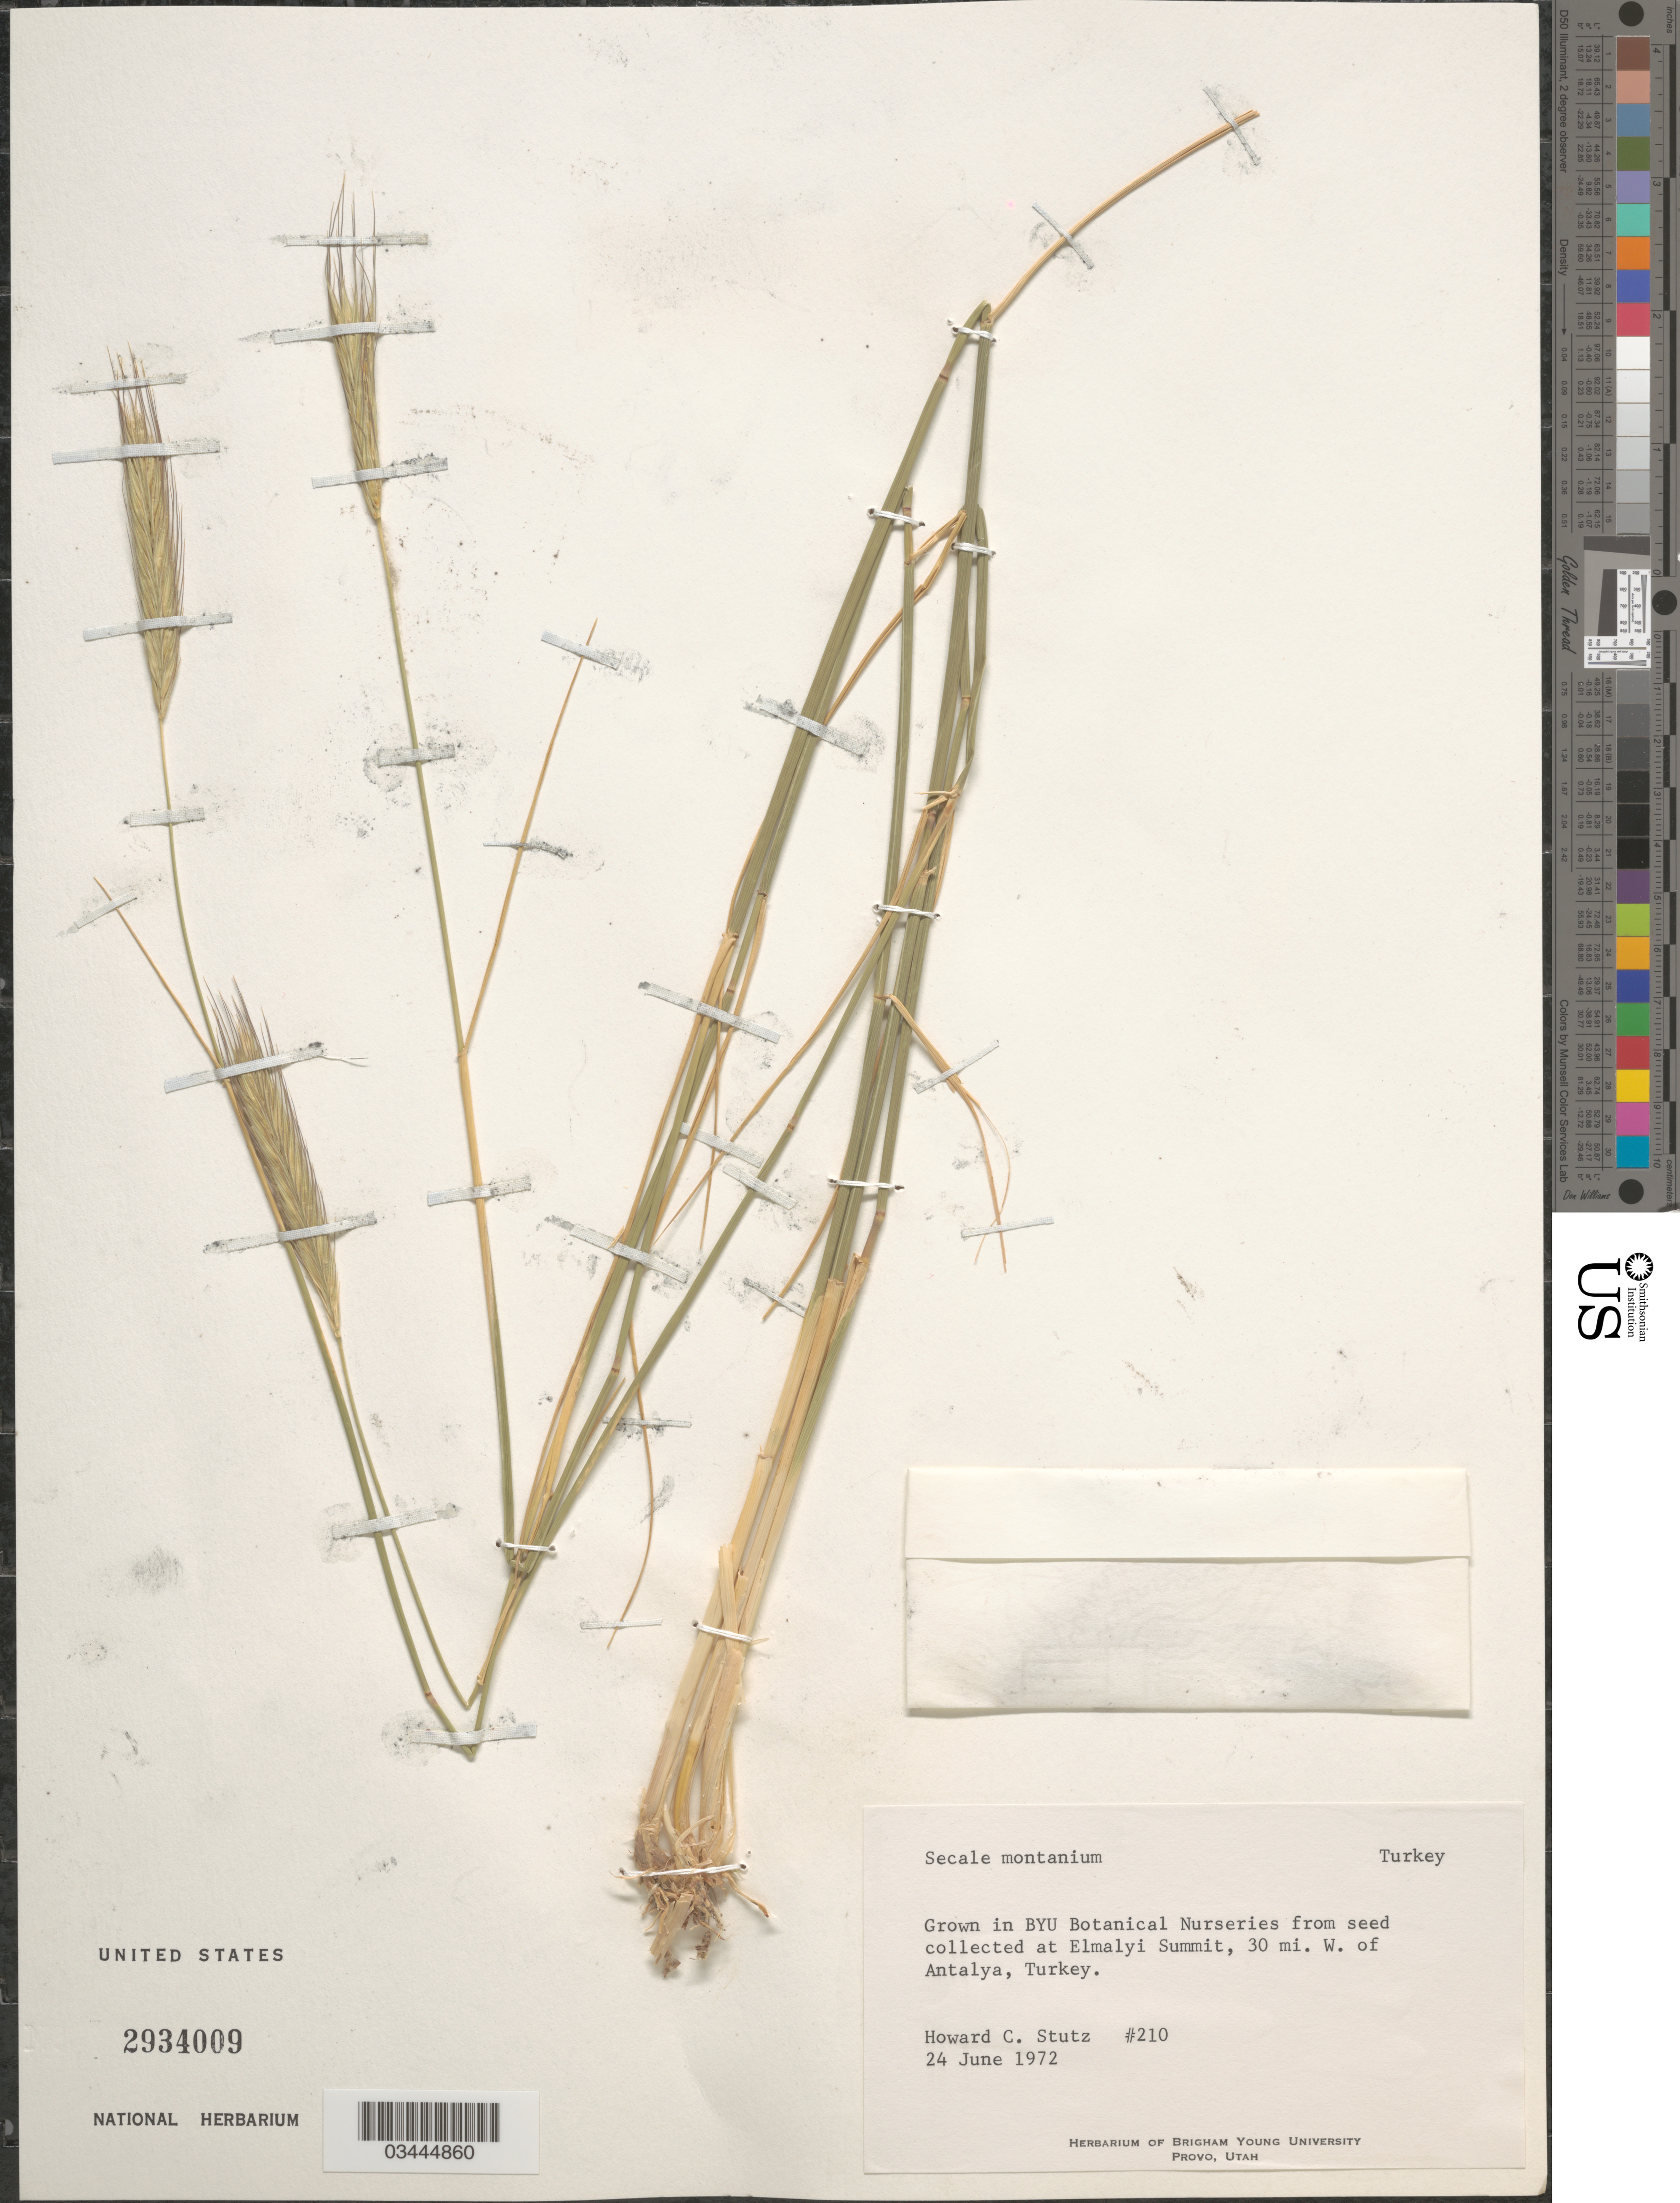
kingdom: Plantae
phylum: Tracheophyta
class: Liliopsida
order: Poales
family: Poaceae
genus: Secale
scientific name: Secale montanum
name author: Gussone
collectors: H. Stutz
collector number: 210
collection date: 1972-06-24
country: United States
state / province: Utah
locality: In BYU Botanical Nurseries.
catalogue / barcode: US 2934009